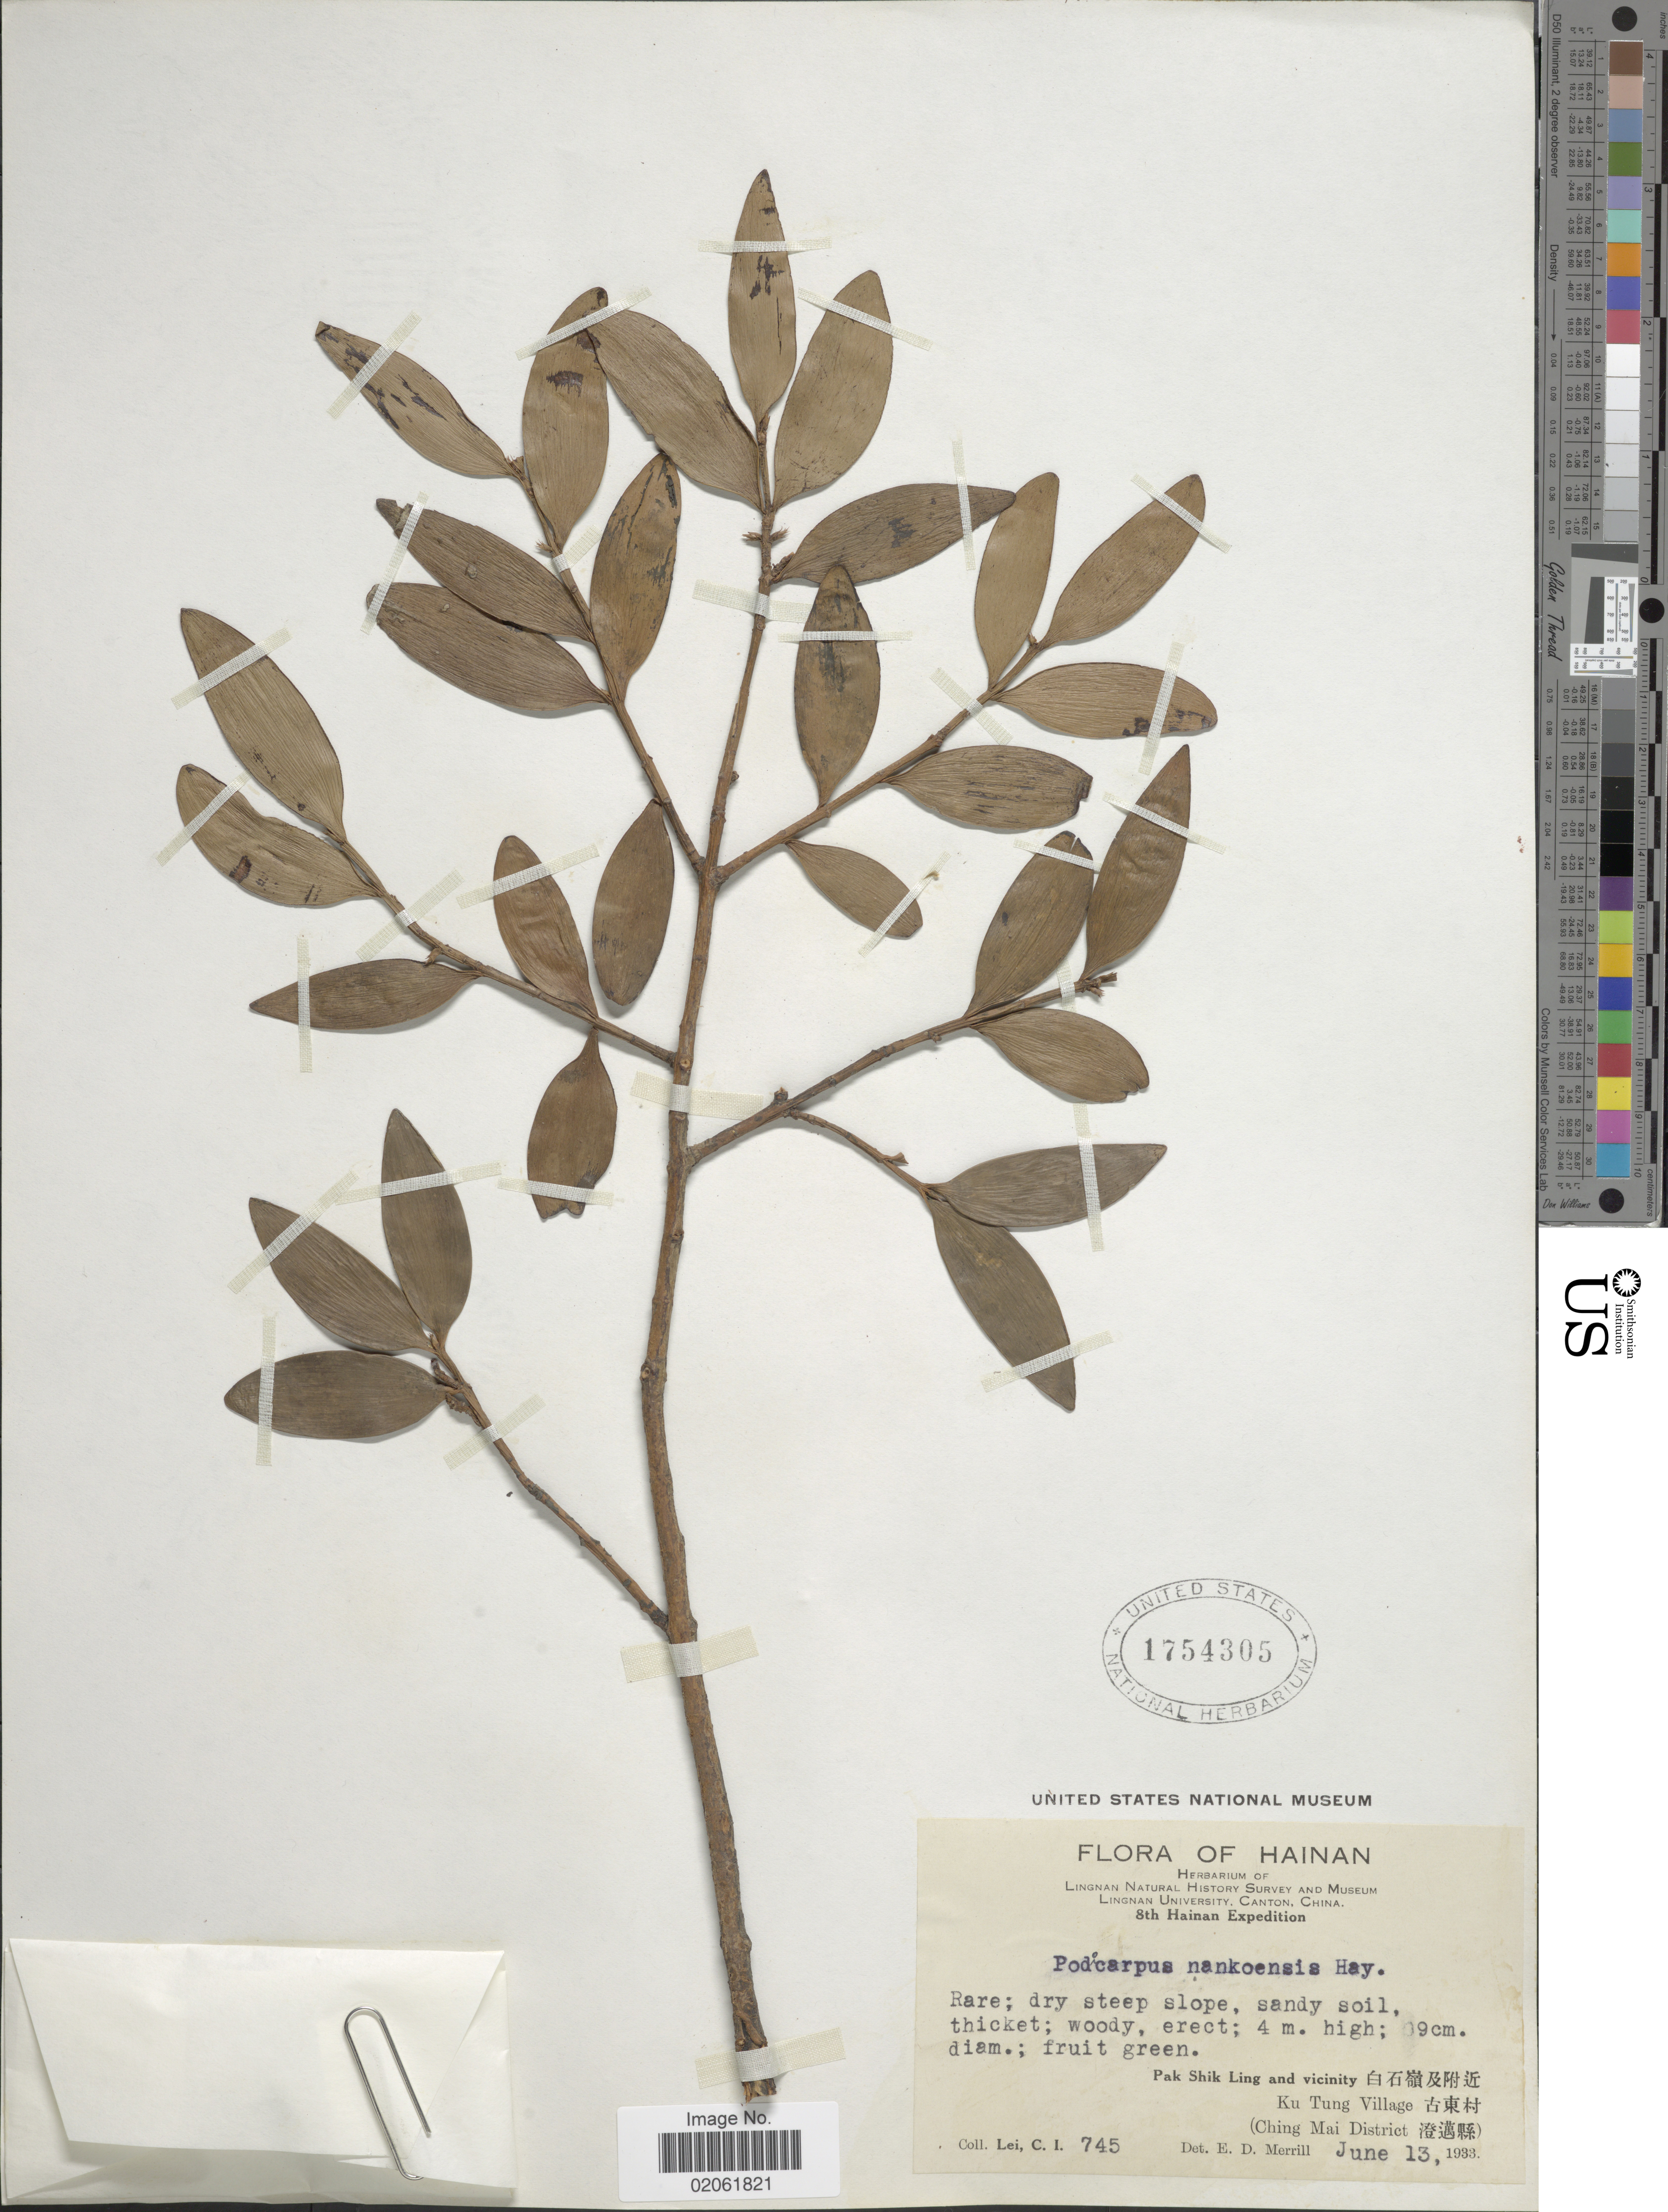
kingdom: Plantae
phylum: Tracheophyta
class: Pinopsida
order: Pinales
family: Podocarpaceae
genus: Podocarpus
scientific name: Podocarpus nagi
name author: (Thunb.) Pilg.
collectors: C. I. Lei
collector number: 745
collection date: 1933-06-13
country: China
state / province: Hainan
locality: Hainan,Pak Shik Ling and vicinity, Ku Tung Village (Ching Mai District).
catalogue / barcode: US 1754305